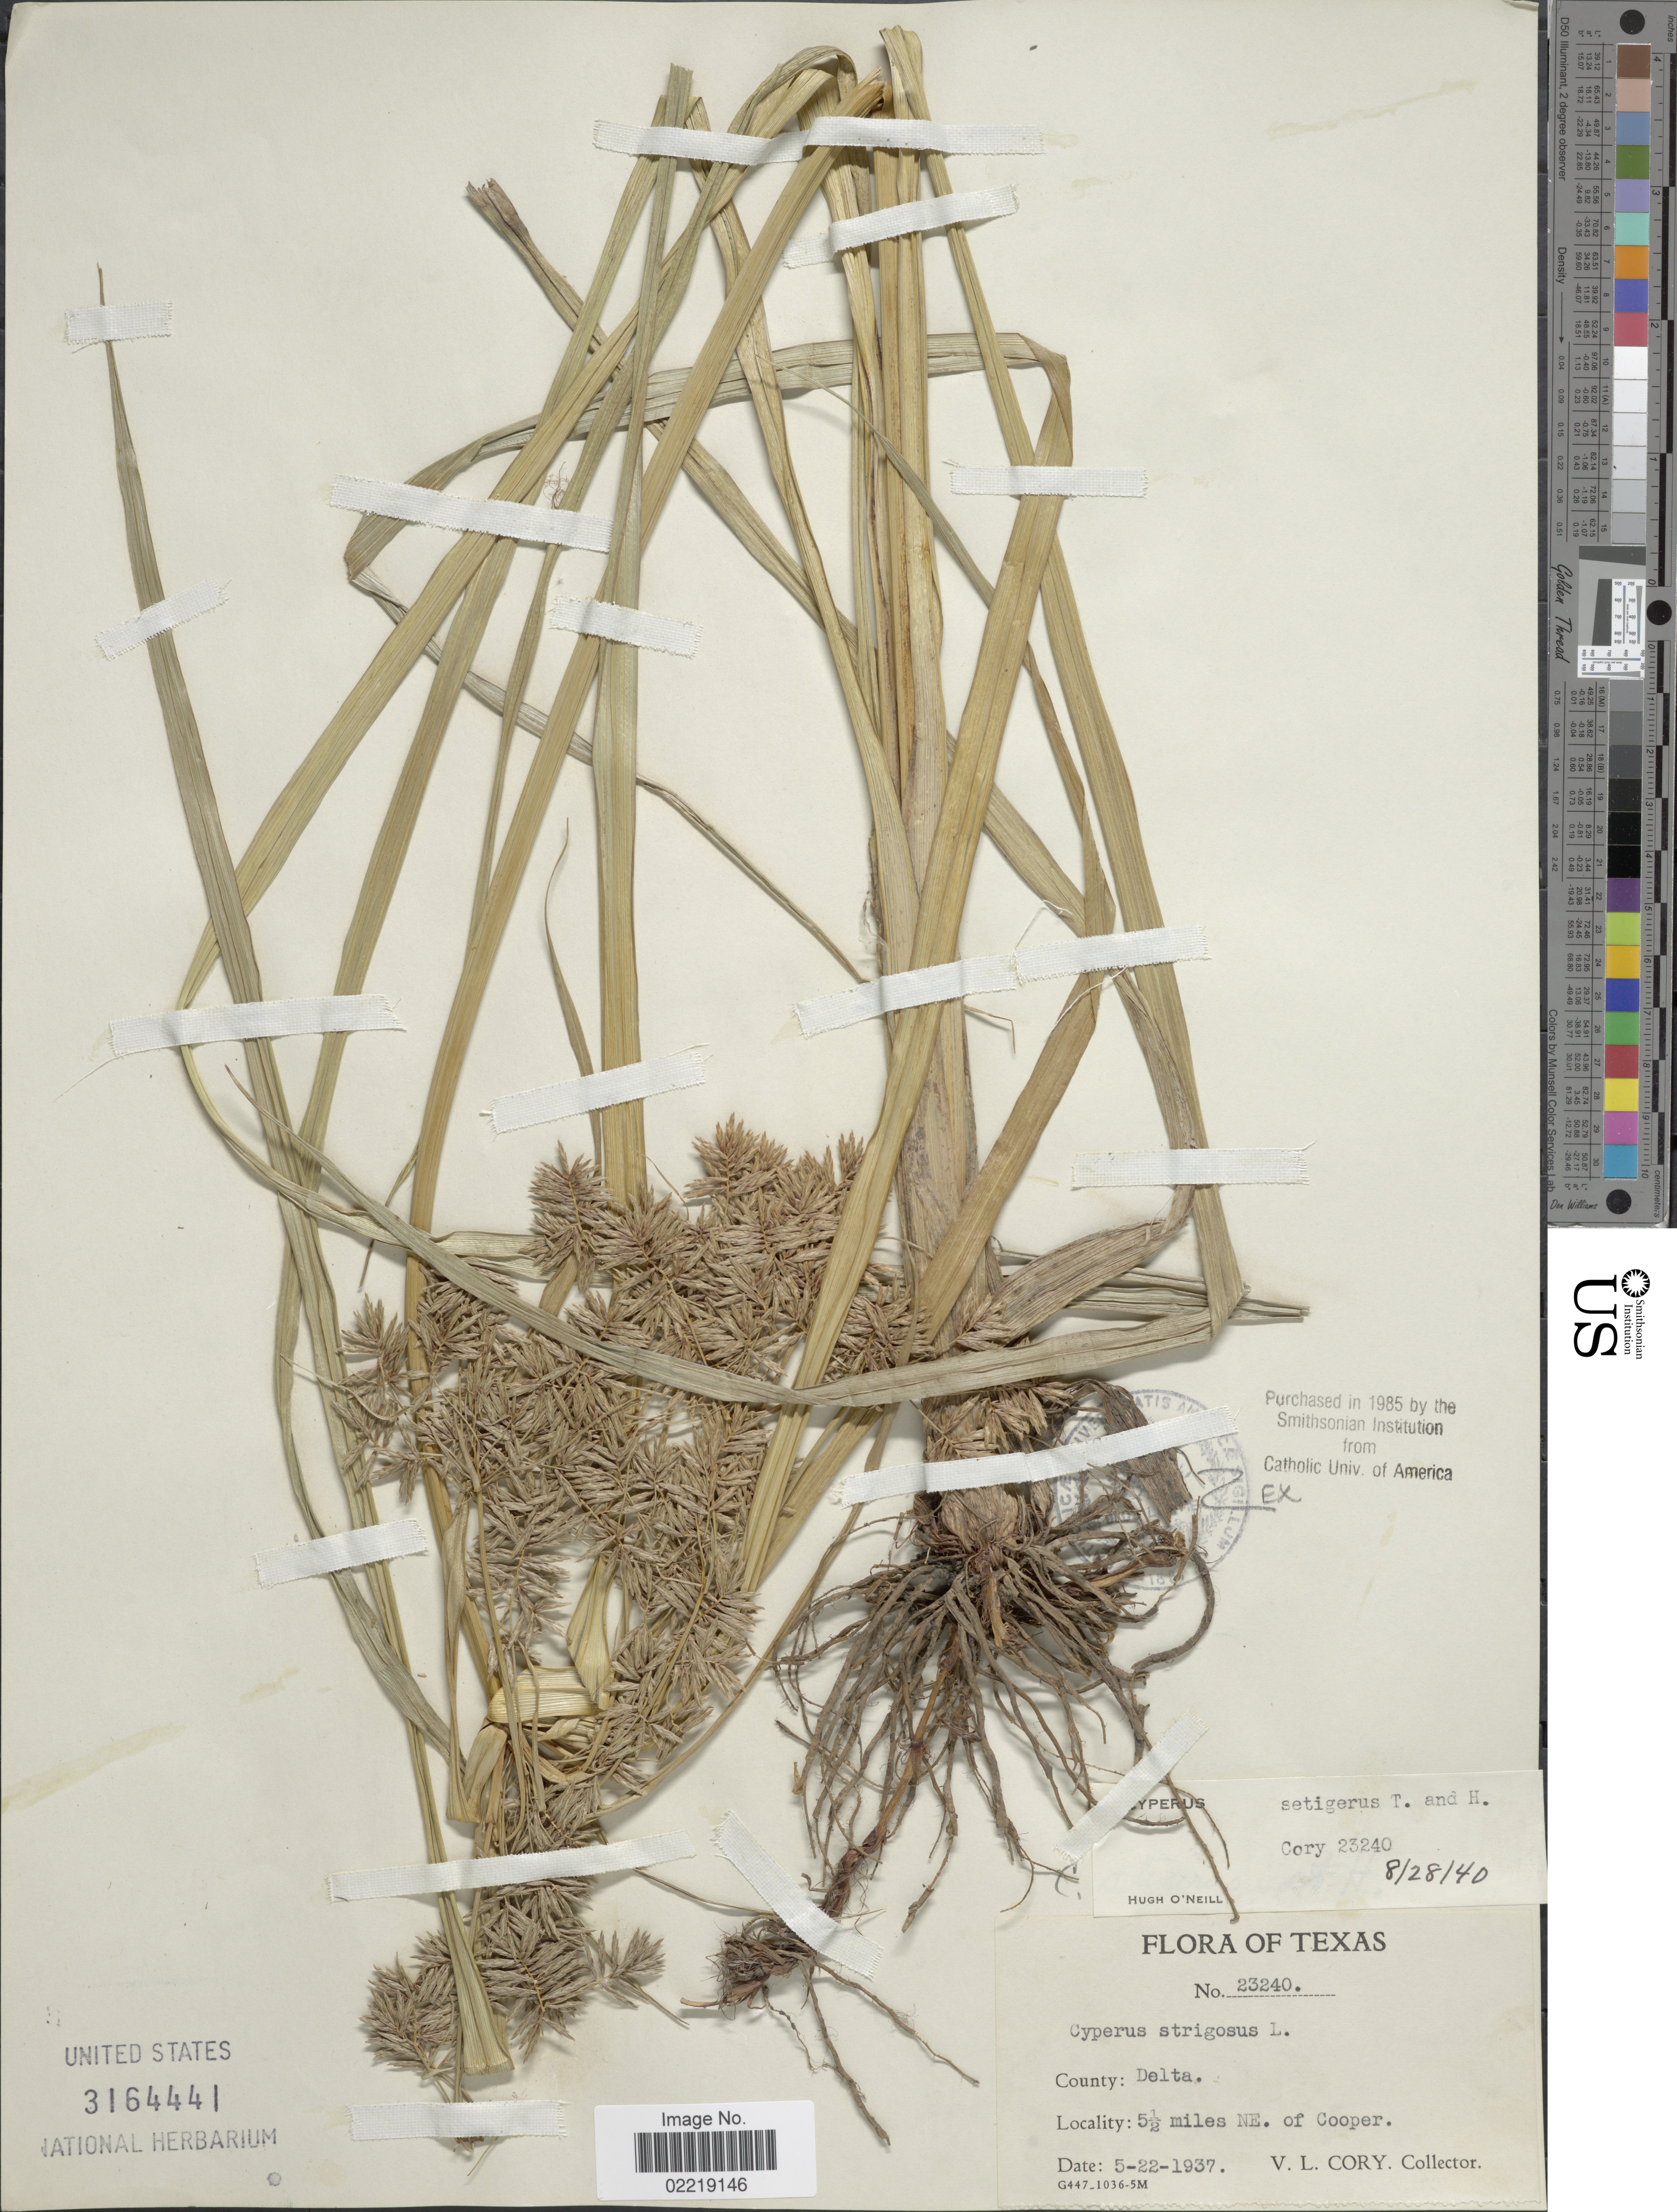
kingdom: Plantae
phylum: Tracheophyta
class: Liliopsida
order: Poales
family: Cyperaceae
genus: Cyperus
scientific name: Cyperus setigerus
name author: Torr. & Hook.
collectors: V. Cory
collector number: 23240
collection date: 1937-05-22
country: United States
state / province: Texas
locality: County: Delta, 5½ miles NE. of Cooper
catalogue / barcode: US 3164441